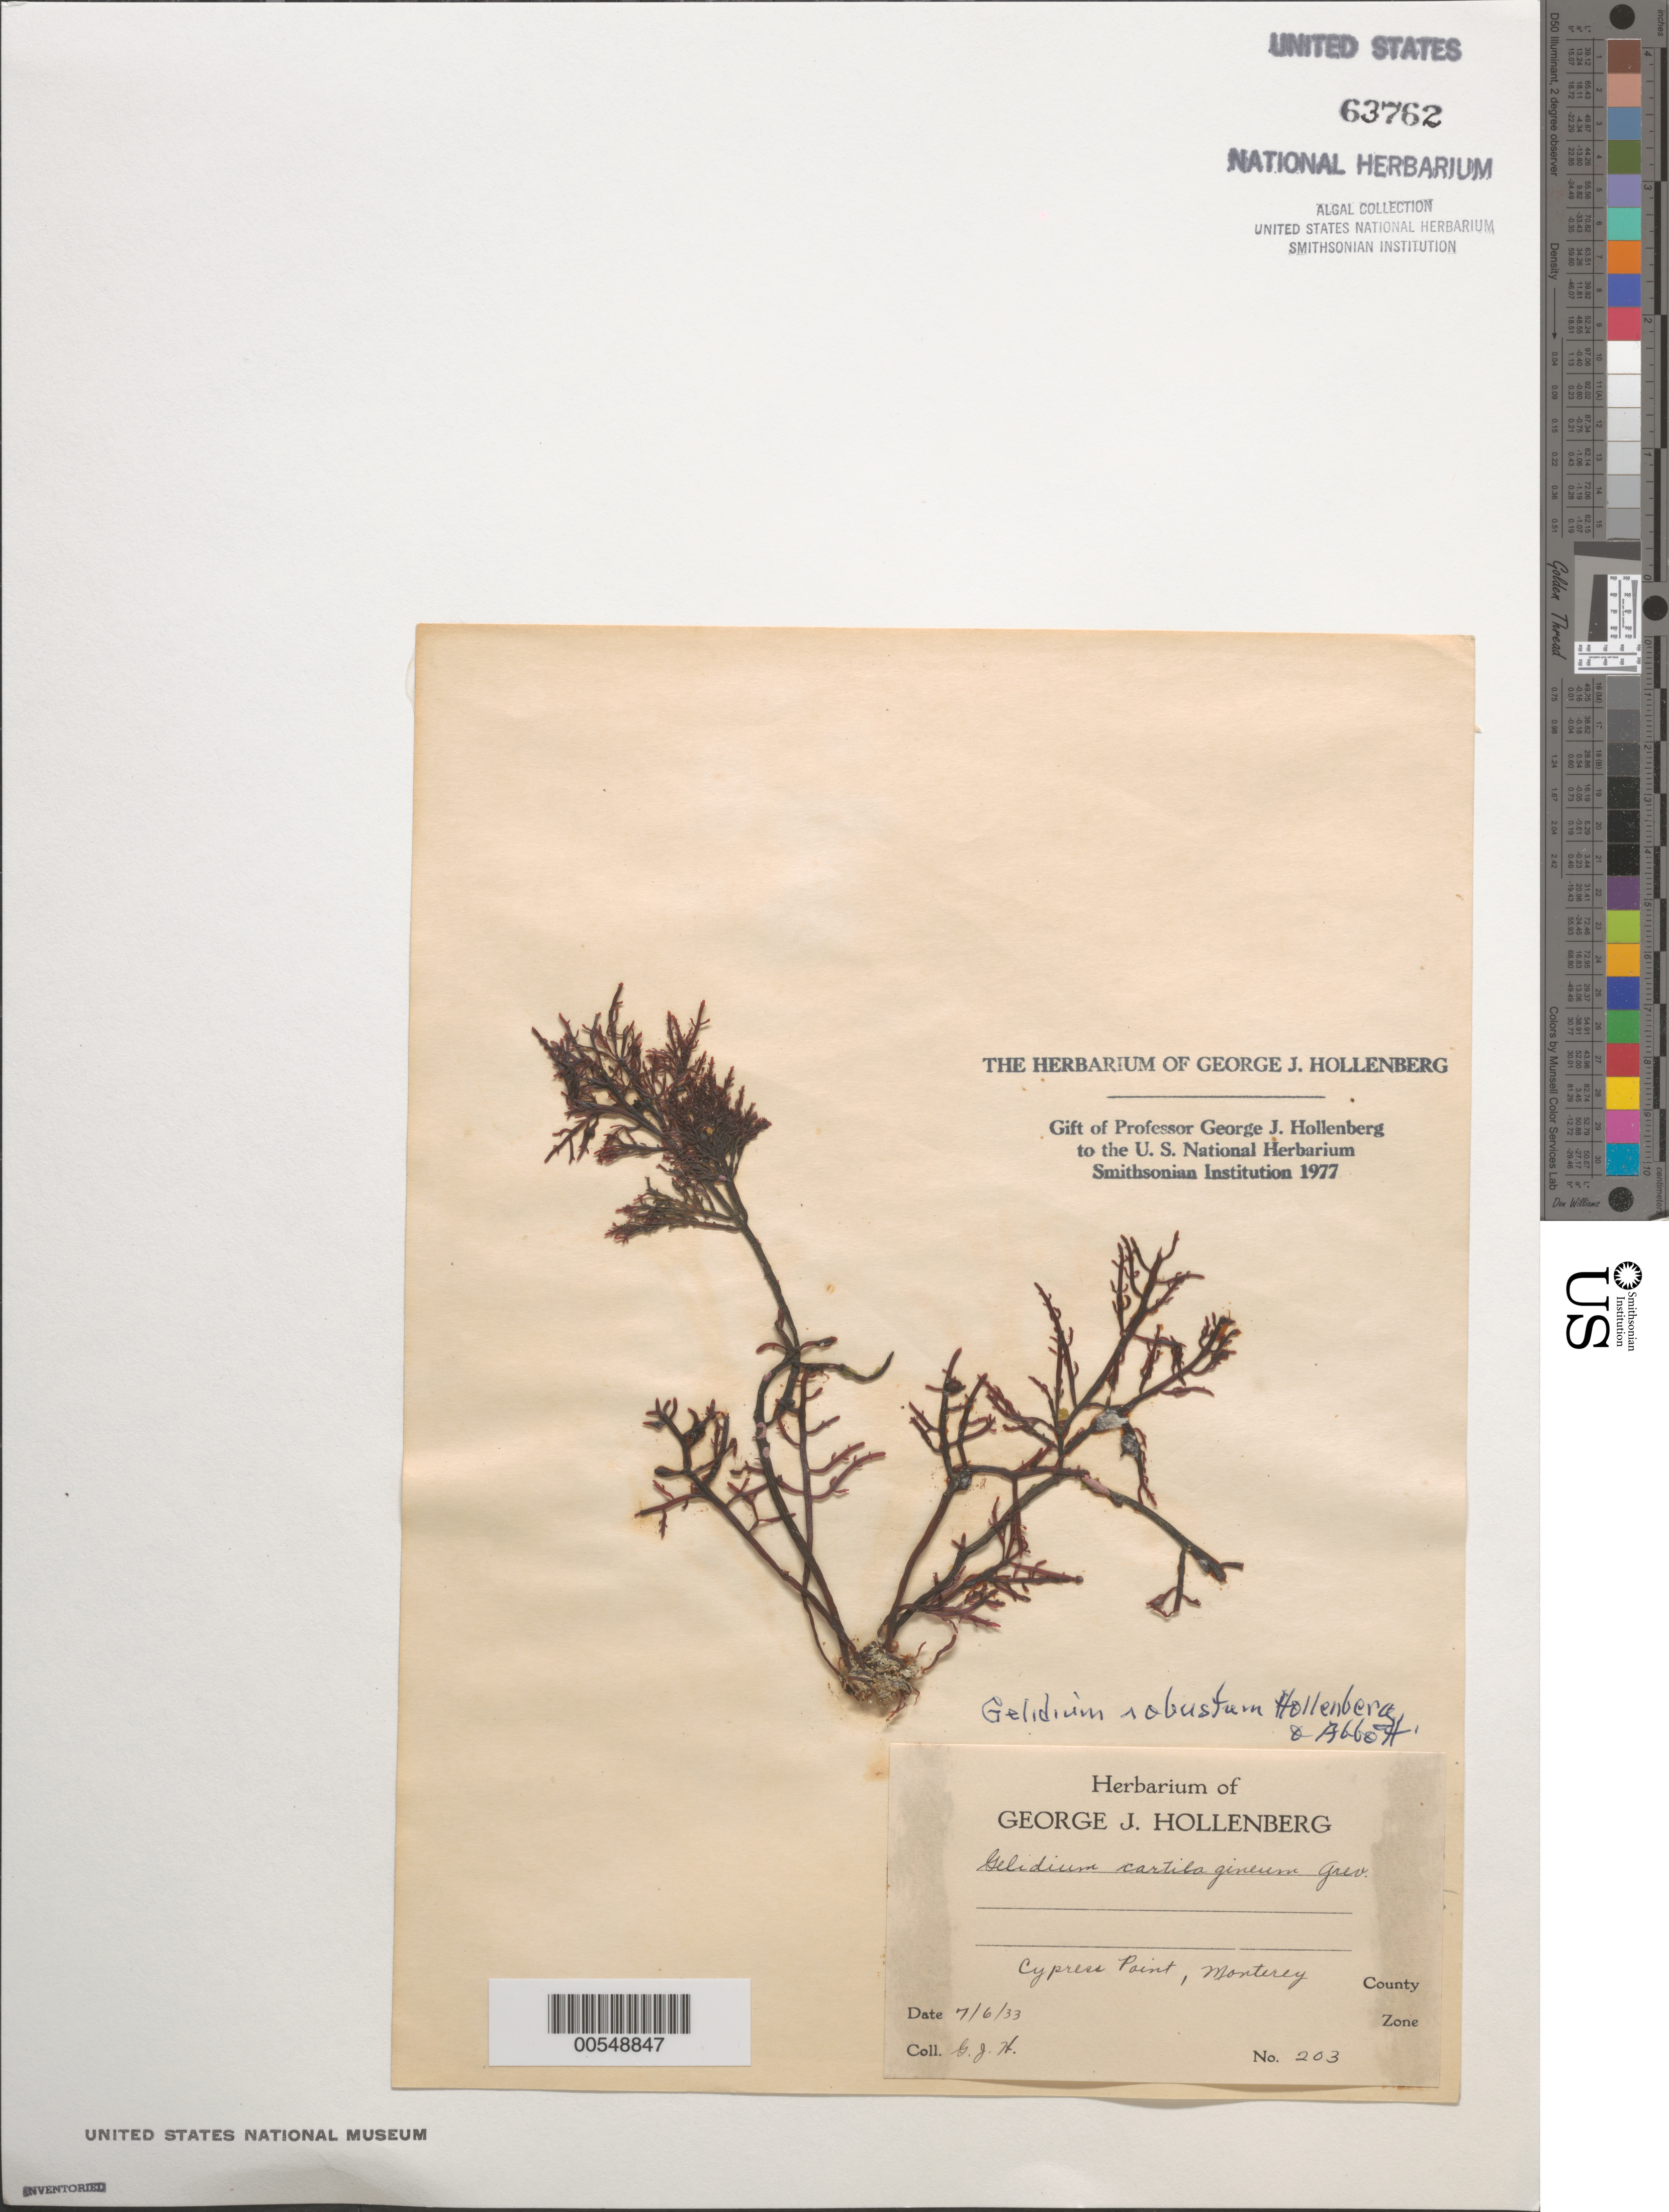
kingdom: Plantae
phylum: Rhodophyta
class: Florideophyceae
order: Gelidiales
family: Gelidiaceae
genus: Gelidium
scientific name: Gelidium robustum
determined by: Hollenberg, George J.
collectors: G. Hollenberg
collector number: GJH 203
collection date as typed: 06 Jul 1933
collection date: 1933-07-06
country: United States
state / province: California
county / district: Monterey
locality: Cypress Point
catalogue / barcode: US 63762